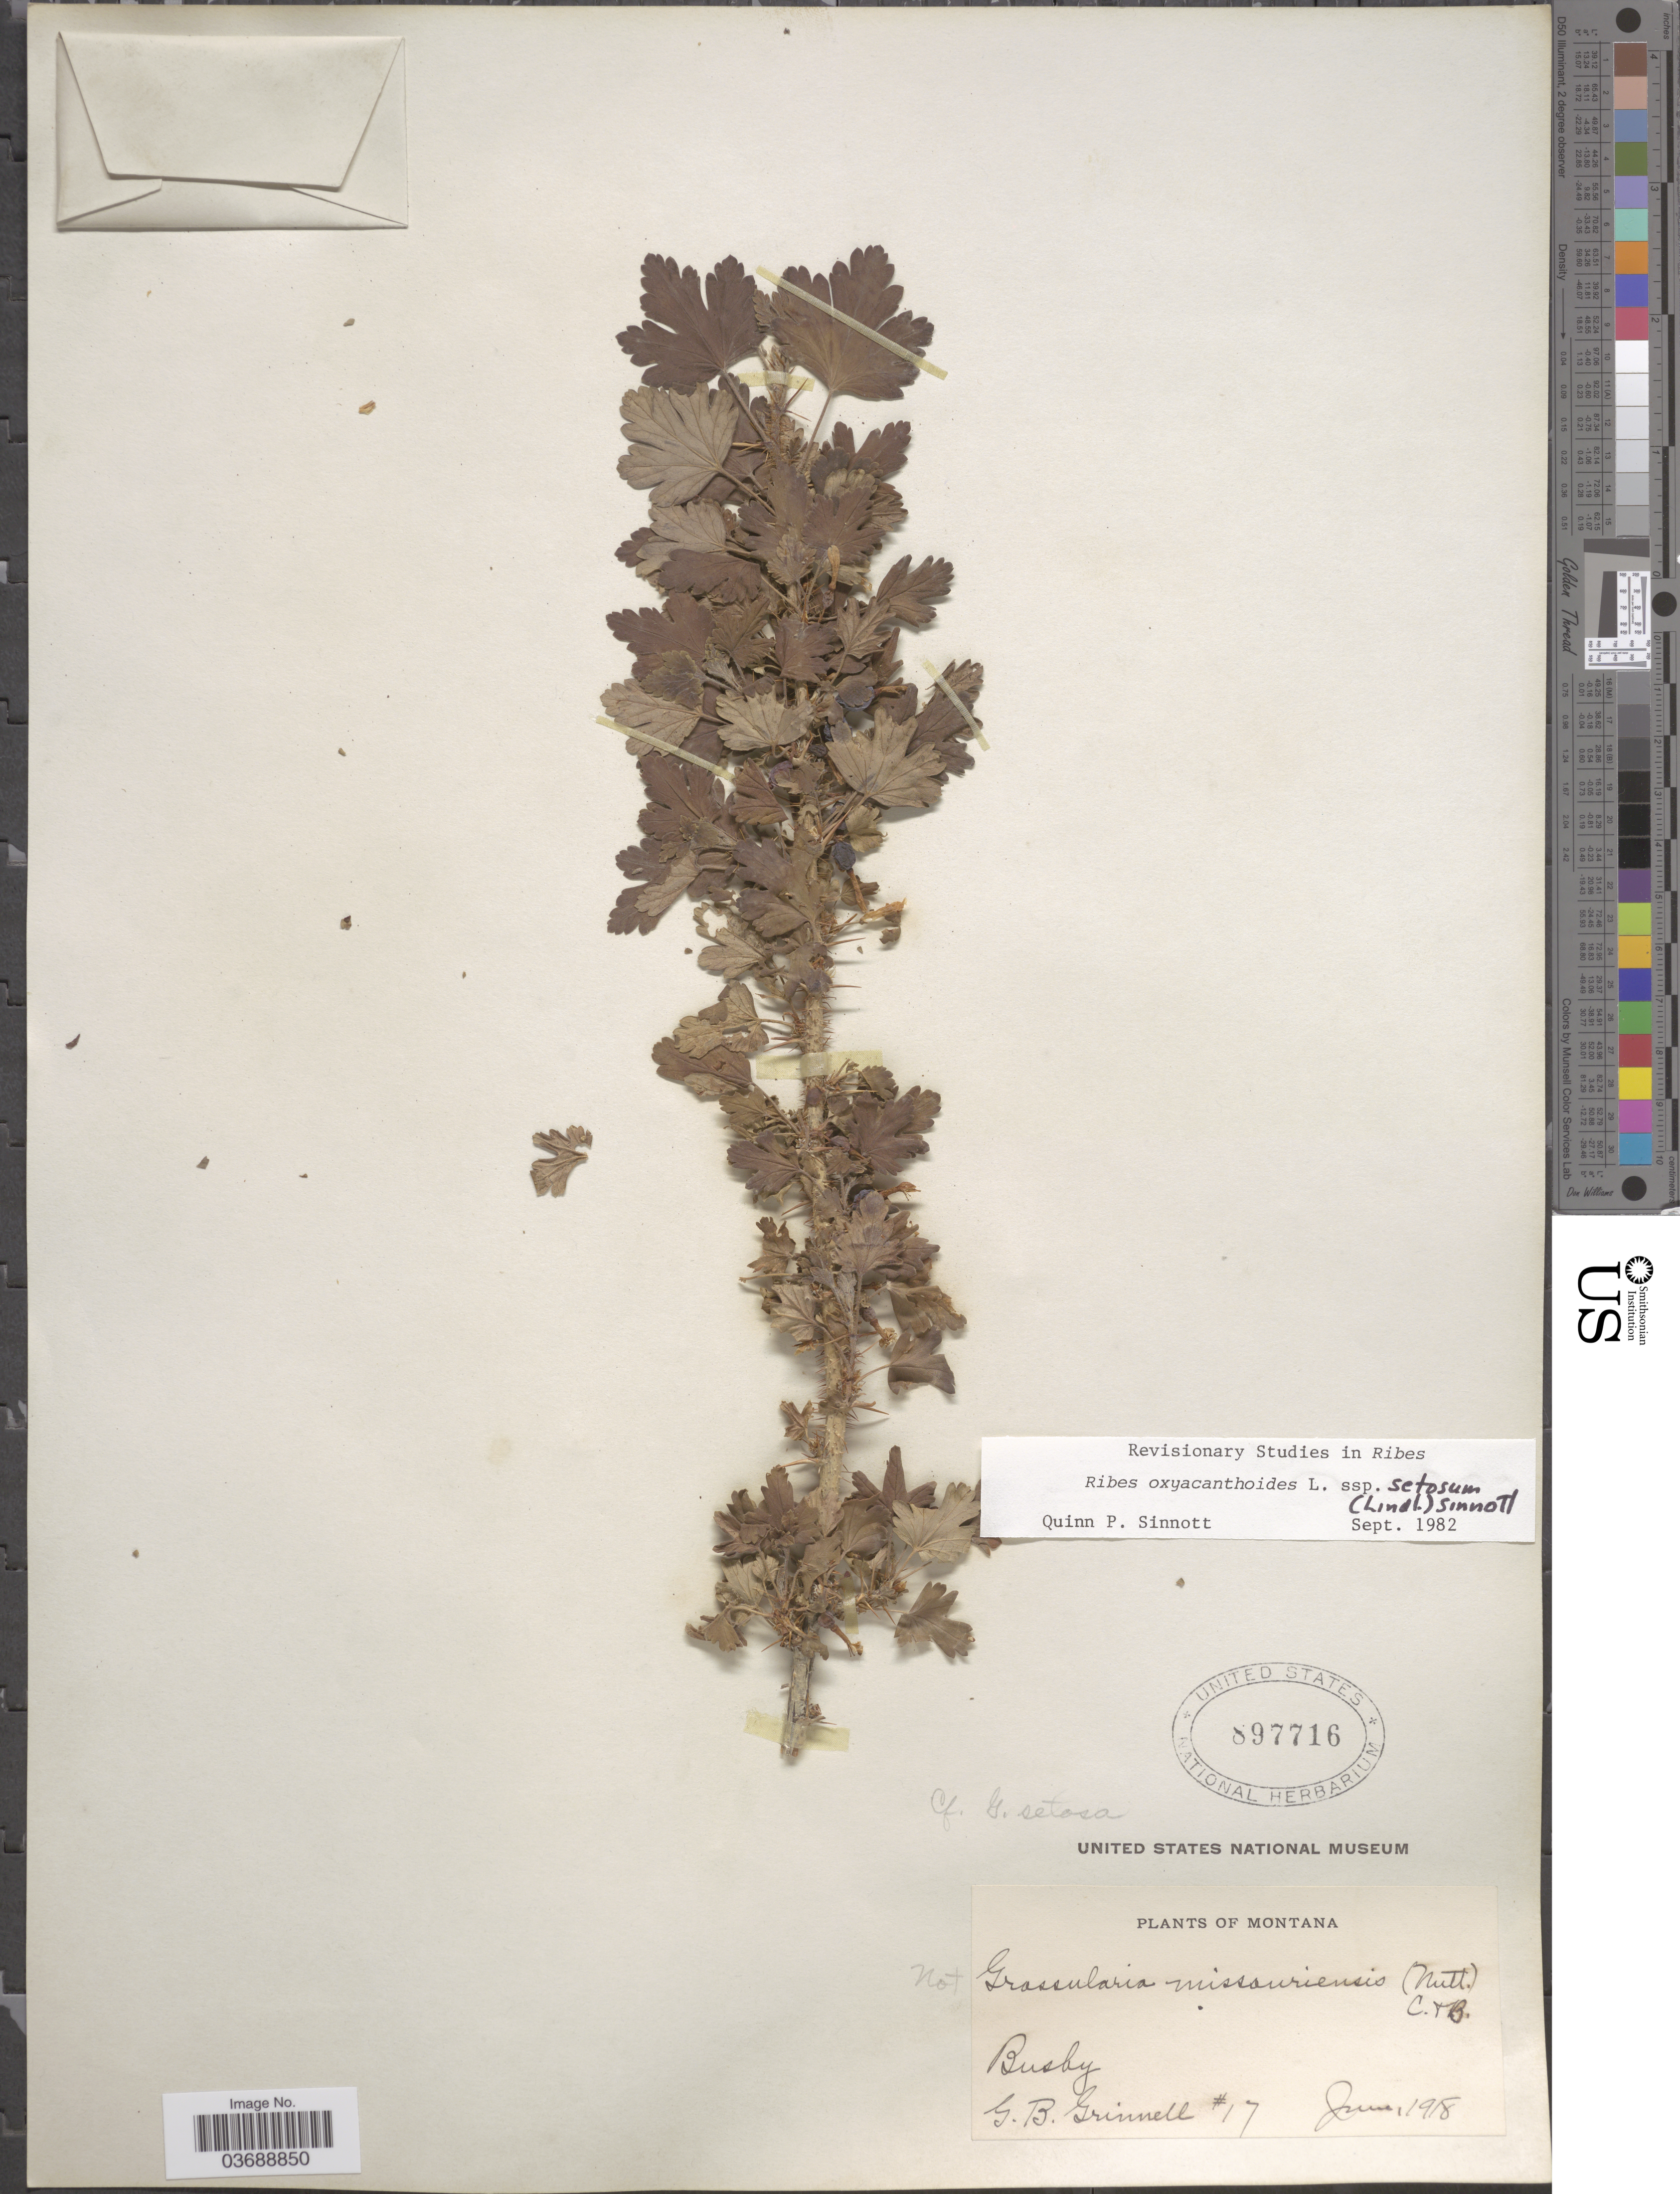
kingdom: Plantae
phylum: Tracheophyta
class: Magnoliopsida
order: Saxifragales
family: Grossulariaceae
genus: Ribes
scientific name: Ribes oxyacanthoides subsp. setosum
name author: (Lindl.) Q.P. Sinnott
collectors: G. Grinnell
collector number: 17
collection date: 1918-06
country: United States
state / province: Montana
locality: Busby.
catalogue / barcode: US 897716